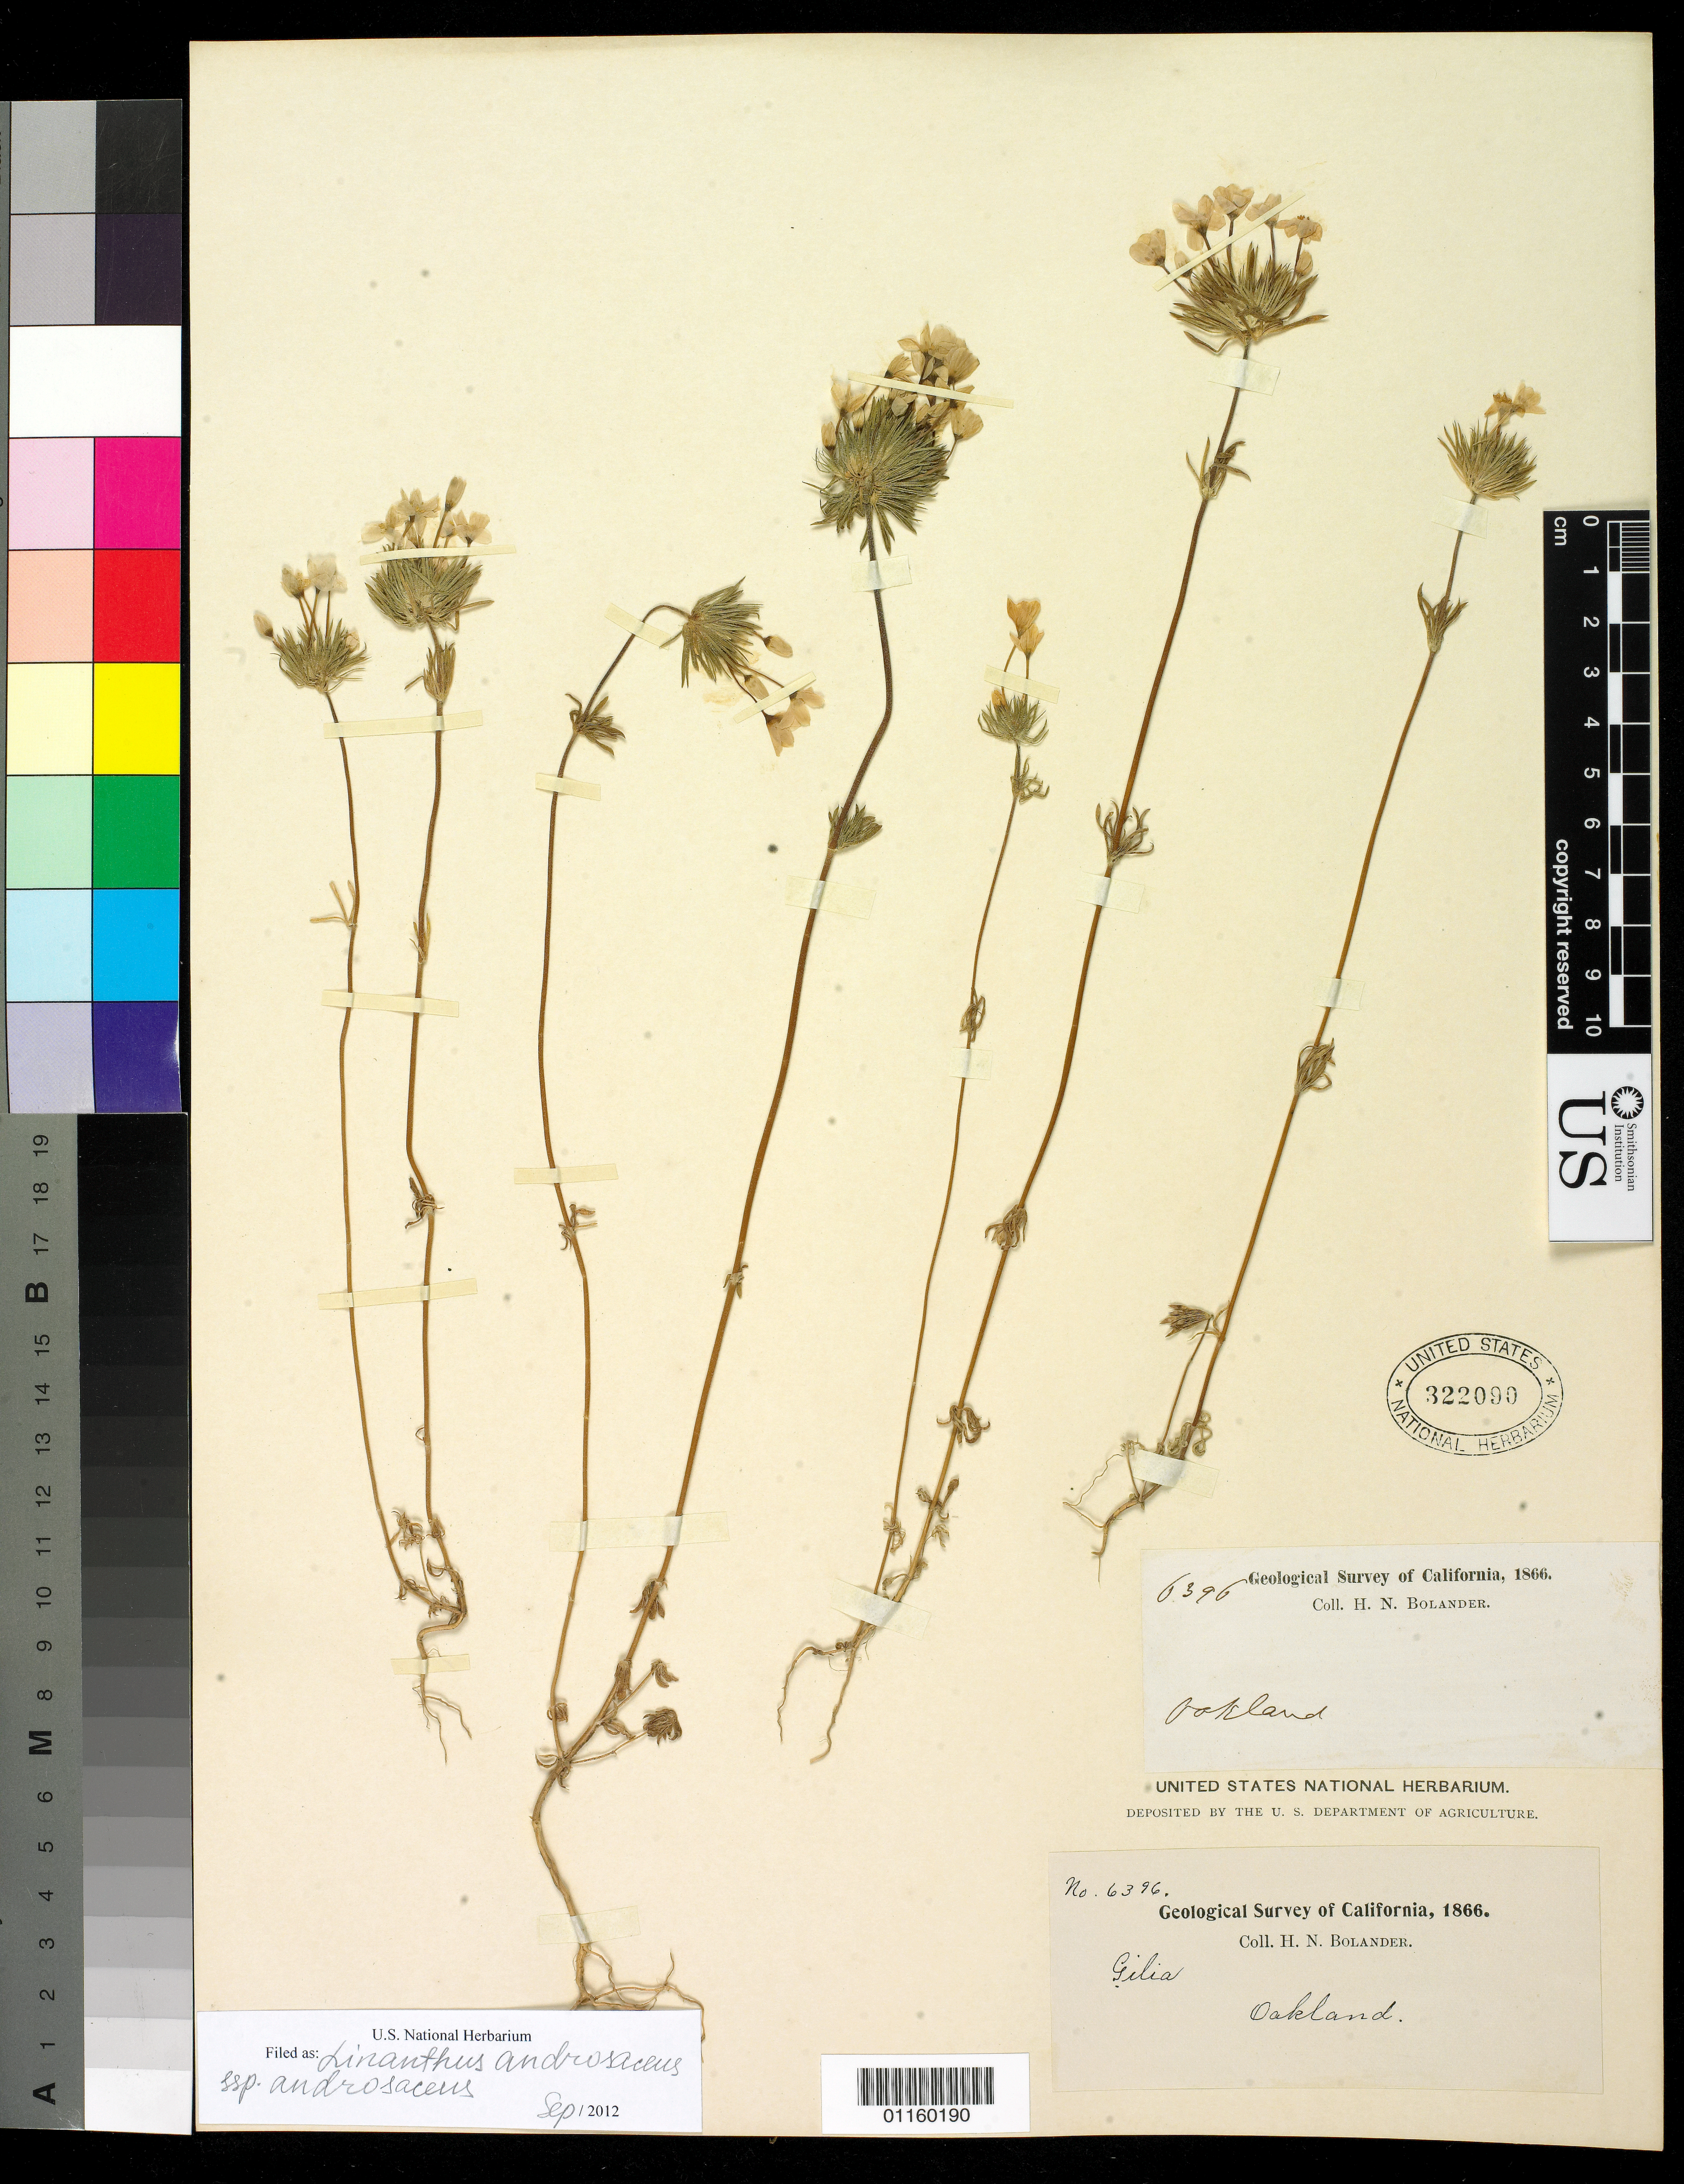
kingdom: Plantae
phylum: Tracheophyta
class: Magnoliopsida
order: Ericales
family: Polemoniaceae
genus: Leptosiphon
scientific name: Leptosiphon androsaceus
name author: Benth.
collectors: H. Bolander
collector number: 6396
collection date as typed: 1866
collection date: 1866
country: United States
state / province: California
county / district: Alameda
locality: Oakland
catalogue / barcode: US 322090